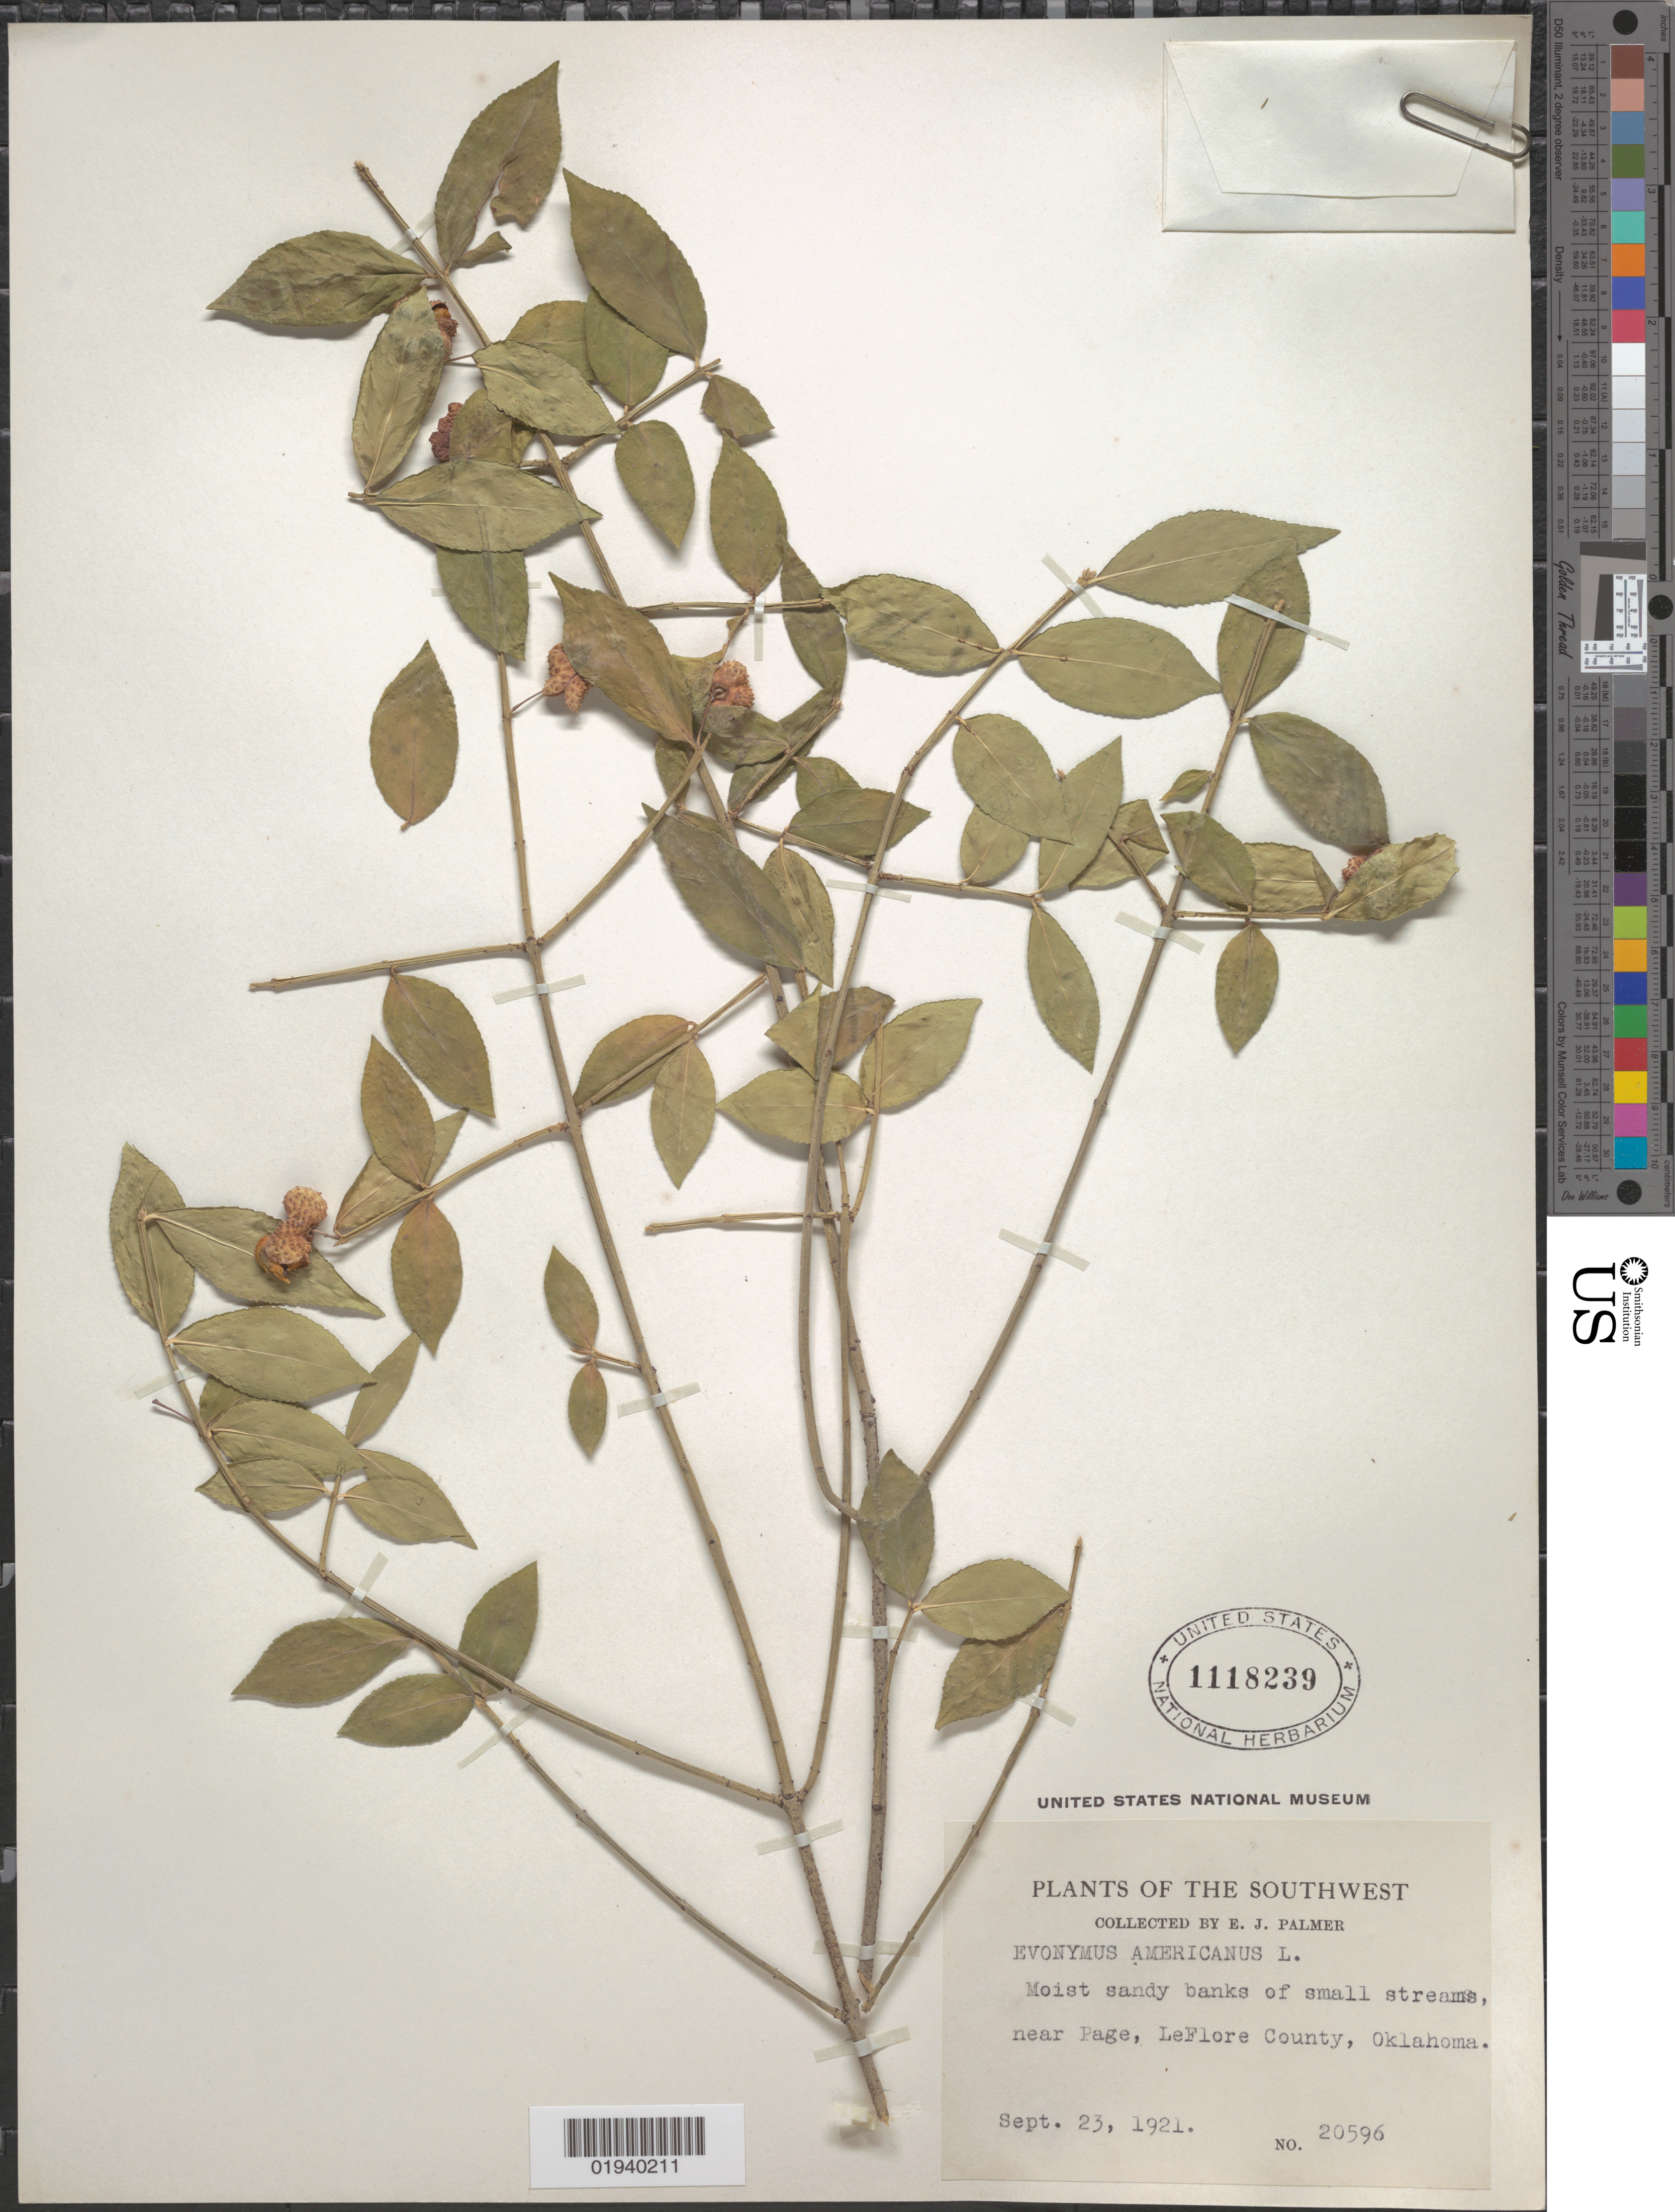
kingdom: Plantae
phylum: Tracheophyta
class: Magnoliopsida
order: Celastrales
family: Celastraceae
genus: Euonymus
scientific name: Euonymus americanus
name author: L.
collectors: E. J. Palmer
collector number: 20596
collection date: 1921-09-23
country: United States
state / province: Oklahoma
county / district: Le Flore County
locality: Page, near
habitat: Moist sandy banks of small stream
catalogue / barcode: US 1118239